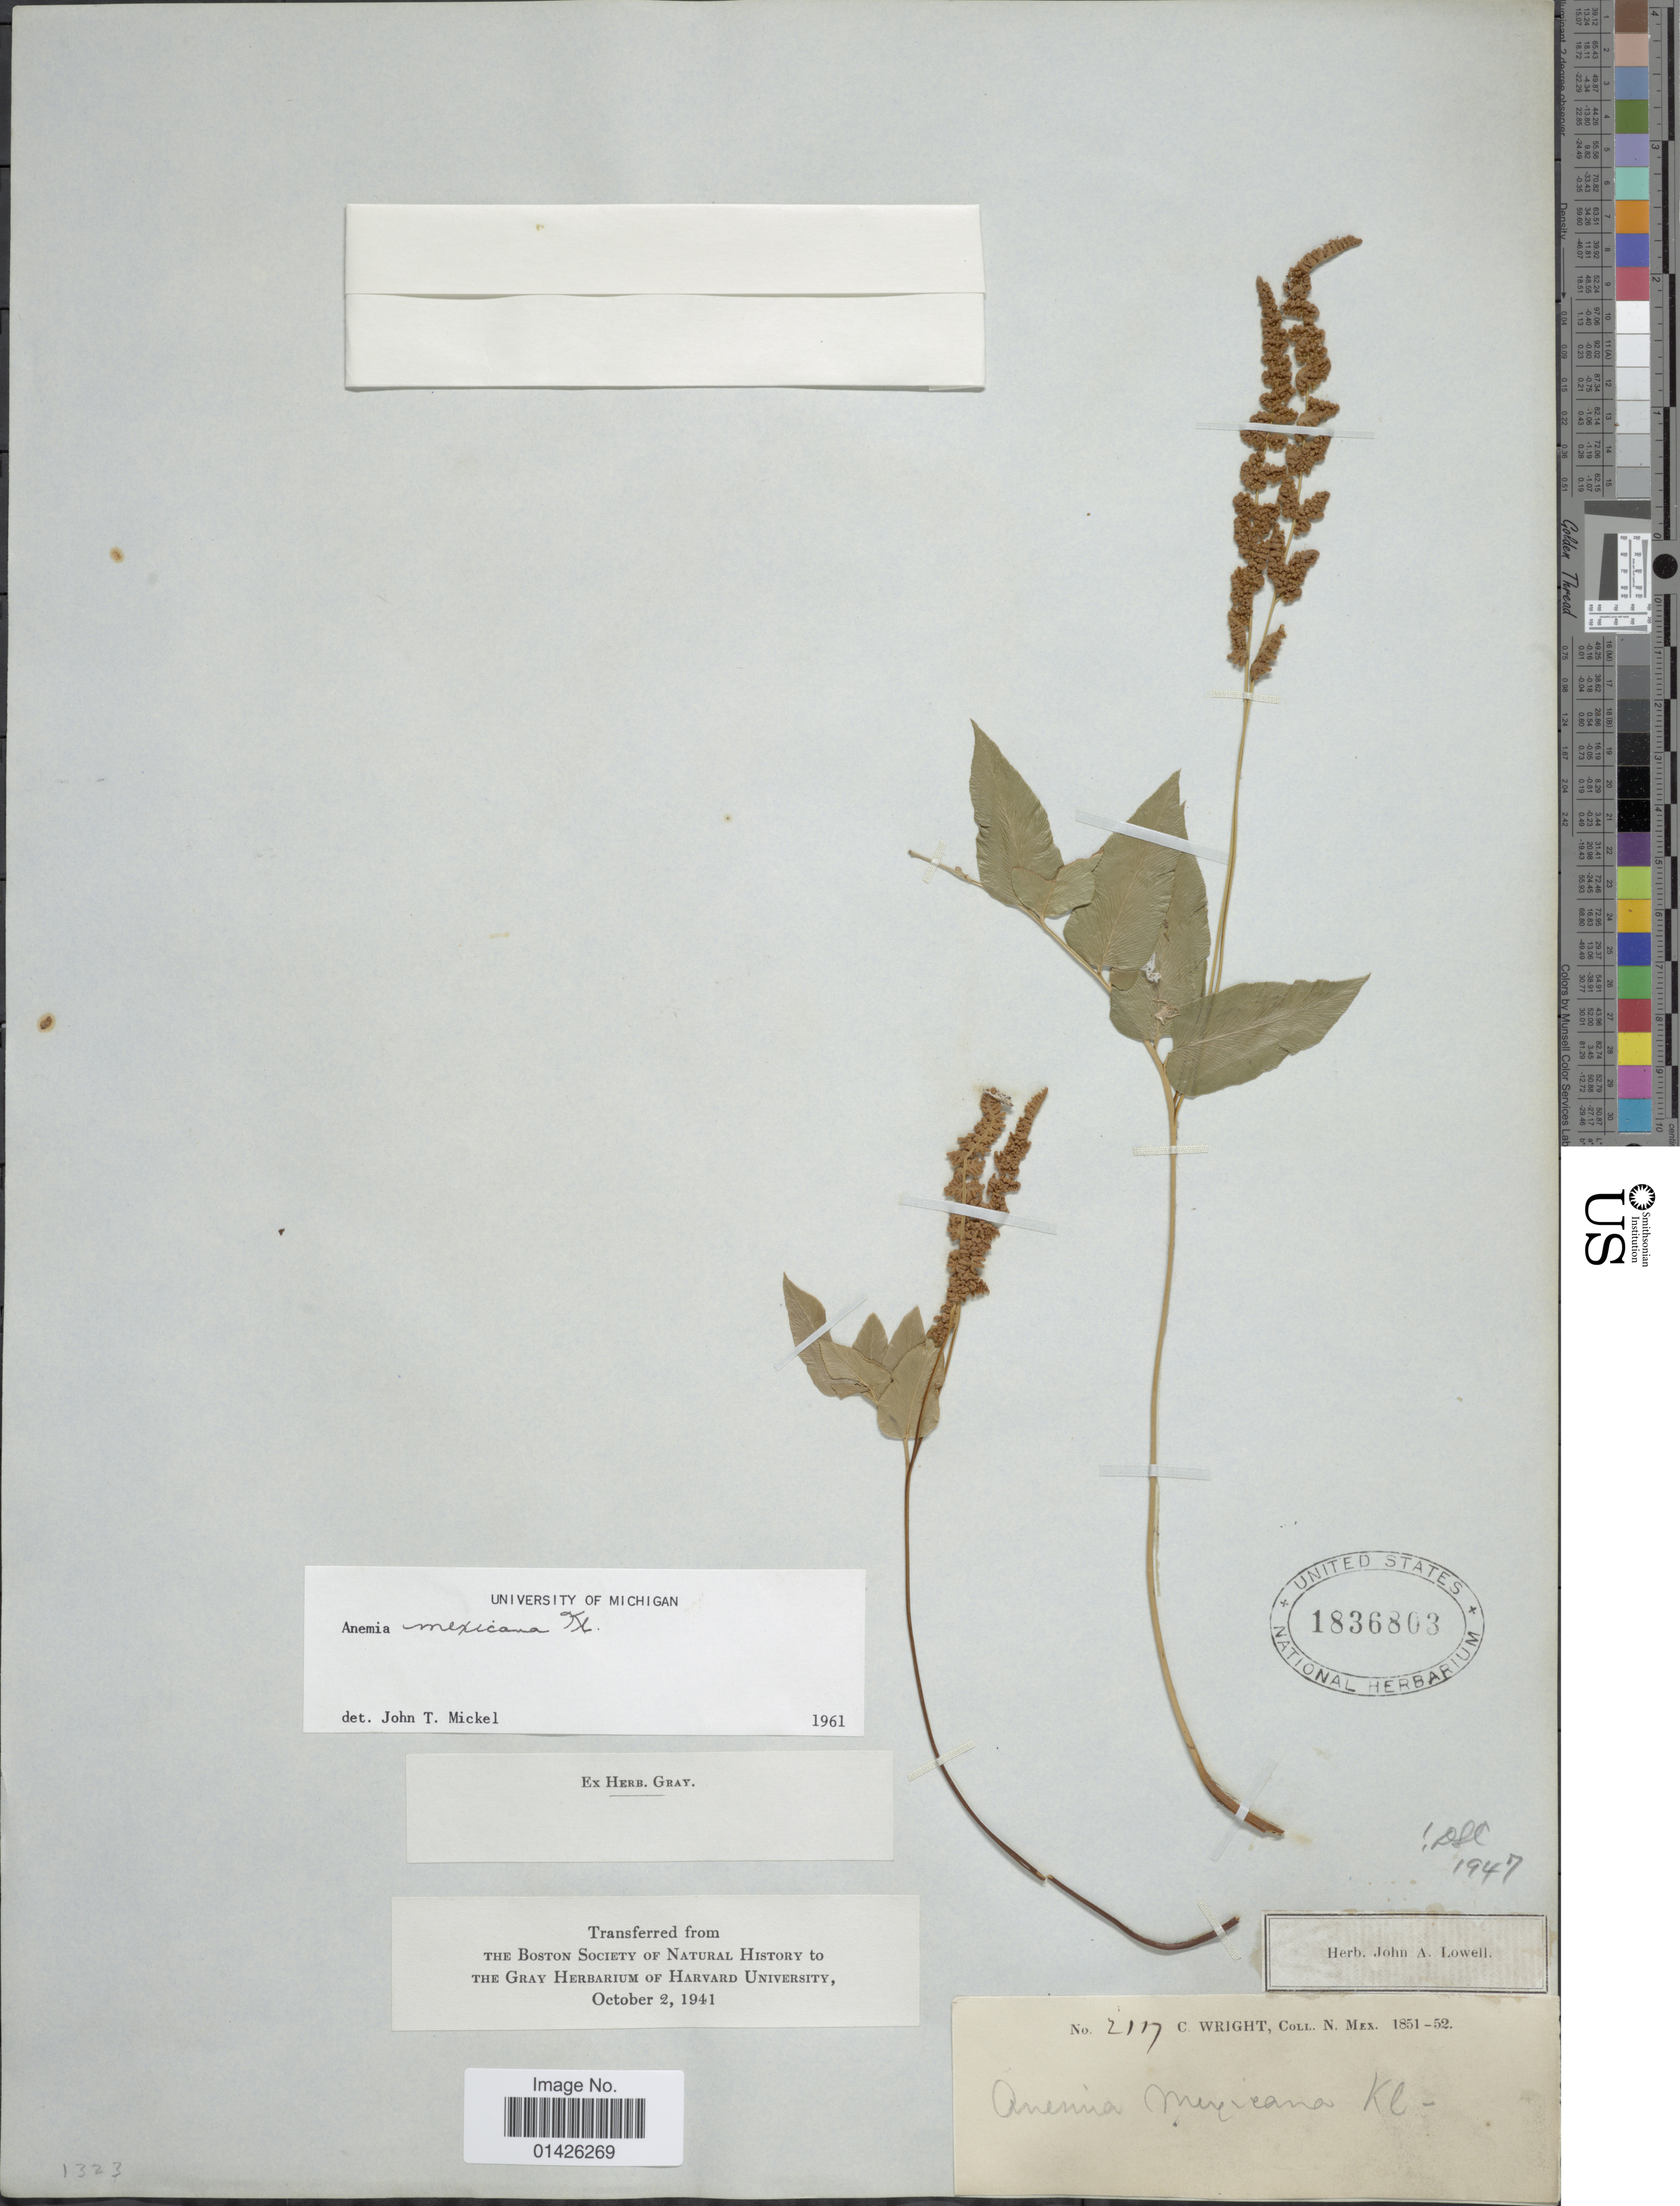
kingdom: Plantae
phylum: Tracheophyta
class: Polypodiopsida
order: Schizaeales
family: Anemiaceae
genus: Anemia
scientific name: Anemia mexicana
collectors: C. Wright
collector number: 2117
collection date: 1851/1852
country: United States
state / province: New Mexico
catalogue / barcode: US 1836803